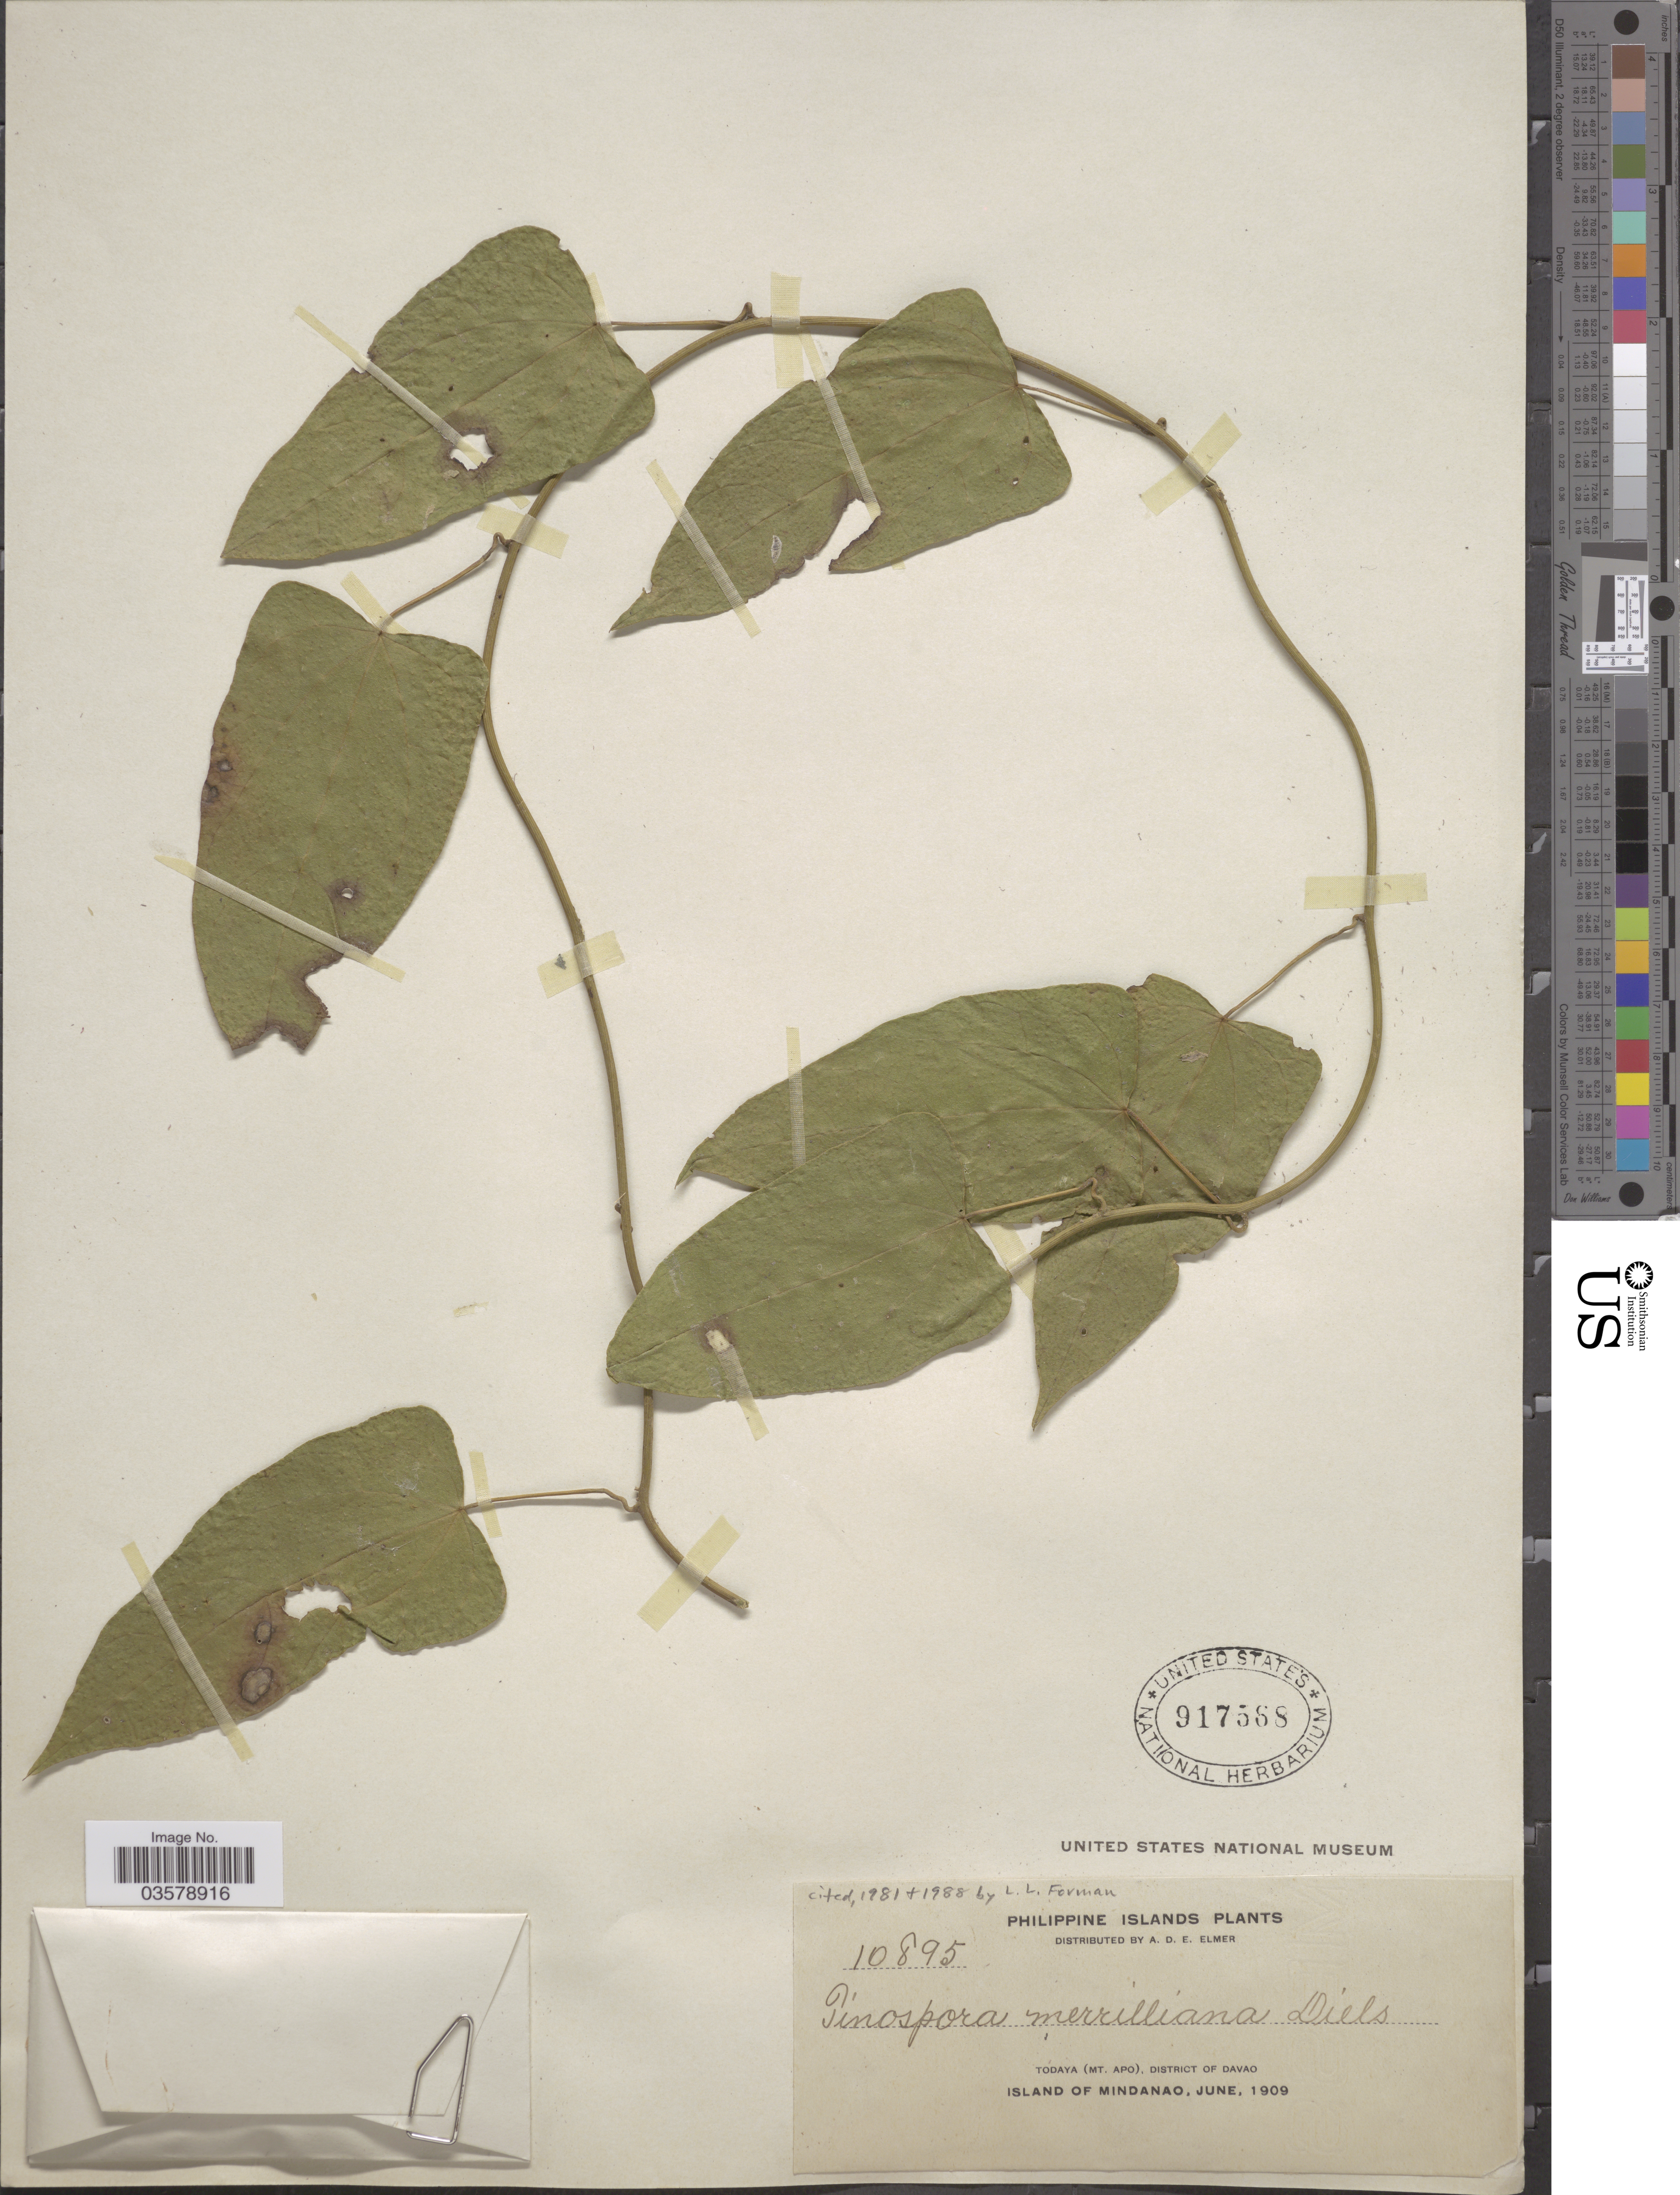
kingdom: Plantae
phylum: Tracheophyta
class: Magnoliopsida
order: Ranunculales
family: Menispermaceae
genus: Tinospora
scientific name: Tinospora merrilliana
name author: Diels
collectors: A. D. E. Elmer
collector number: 10895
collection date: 1909-06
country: Philippines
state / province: Davao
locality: Philippine Islands. Todaya (Mt. Apo), District of Davao, Island of Mindanao.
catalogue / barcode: US 917588